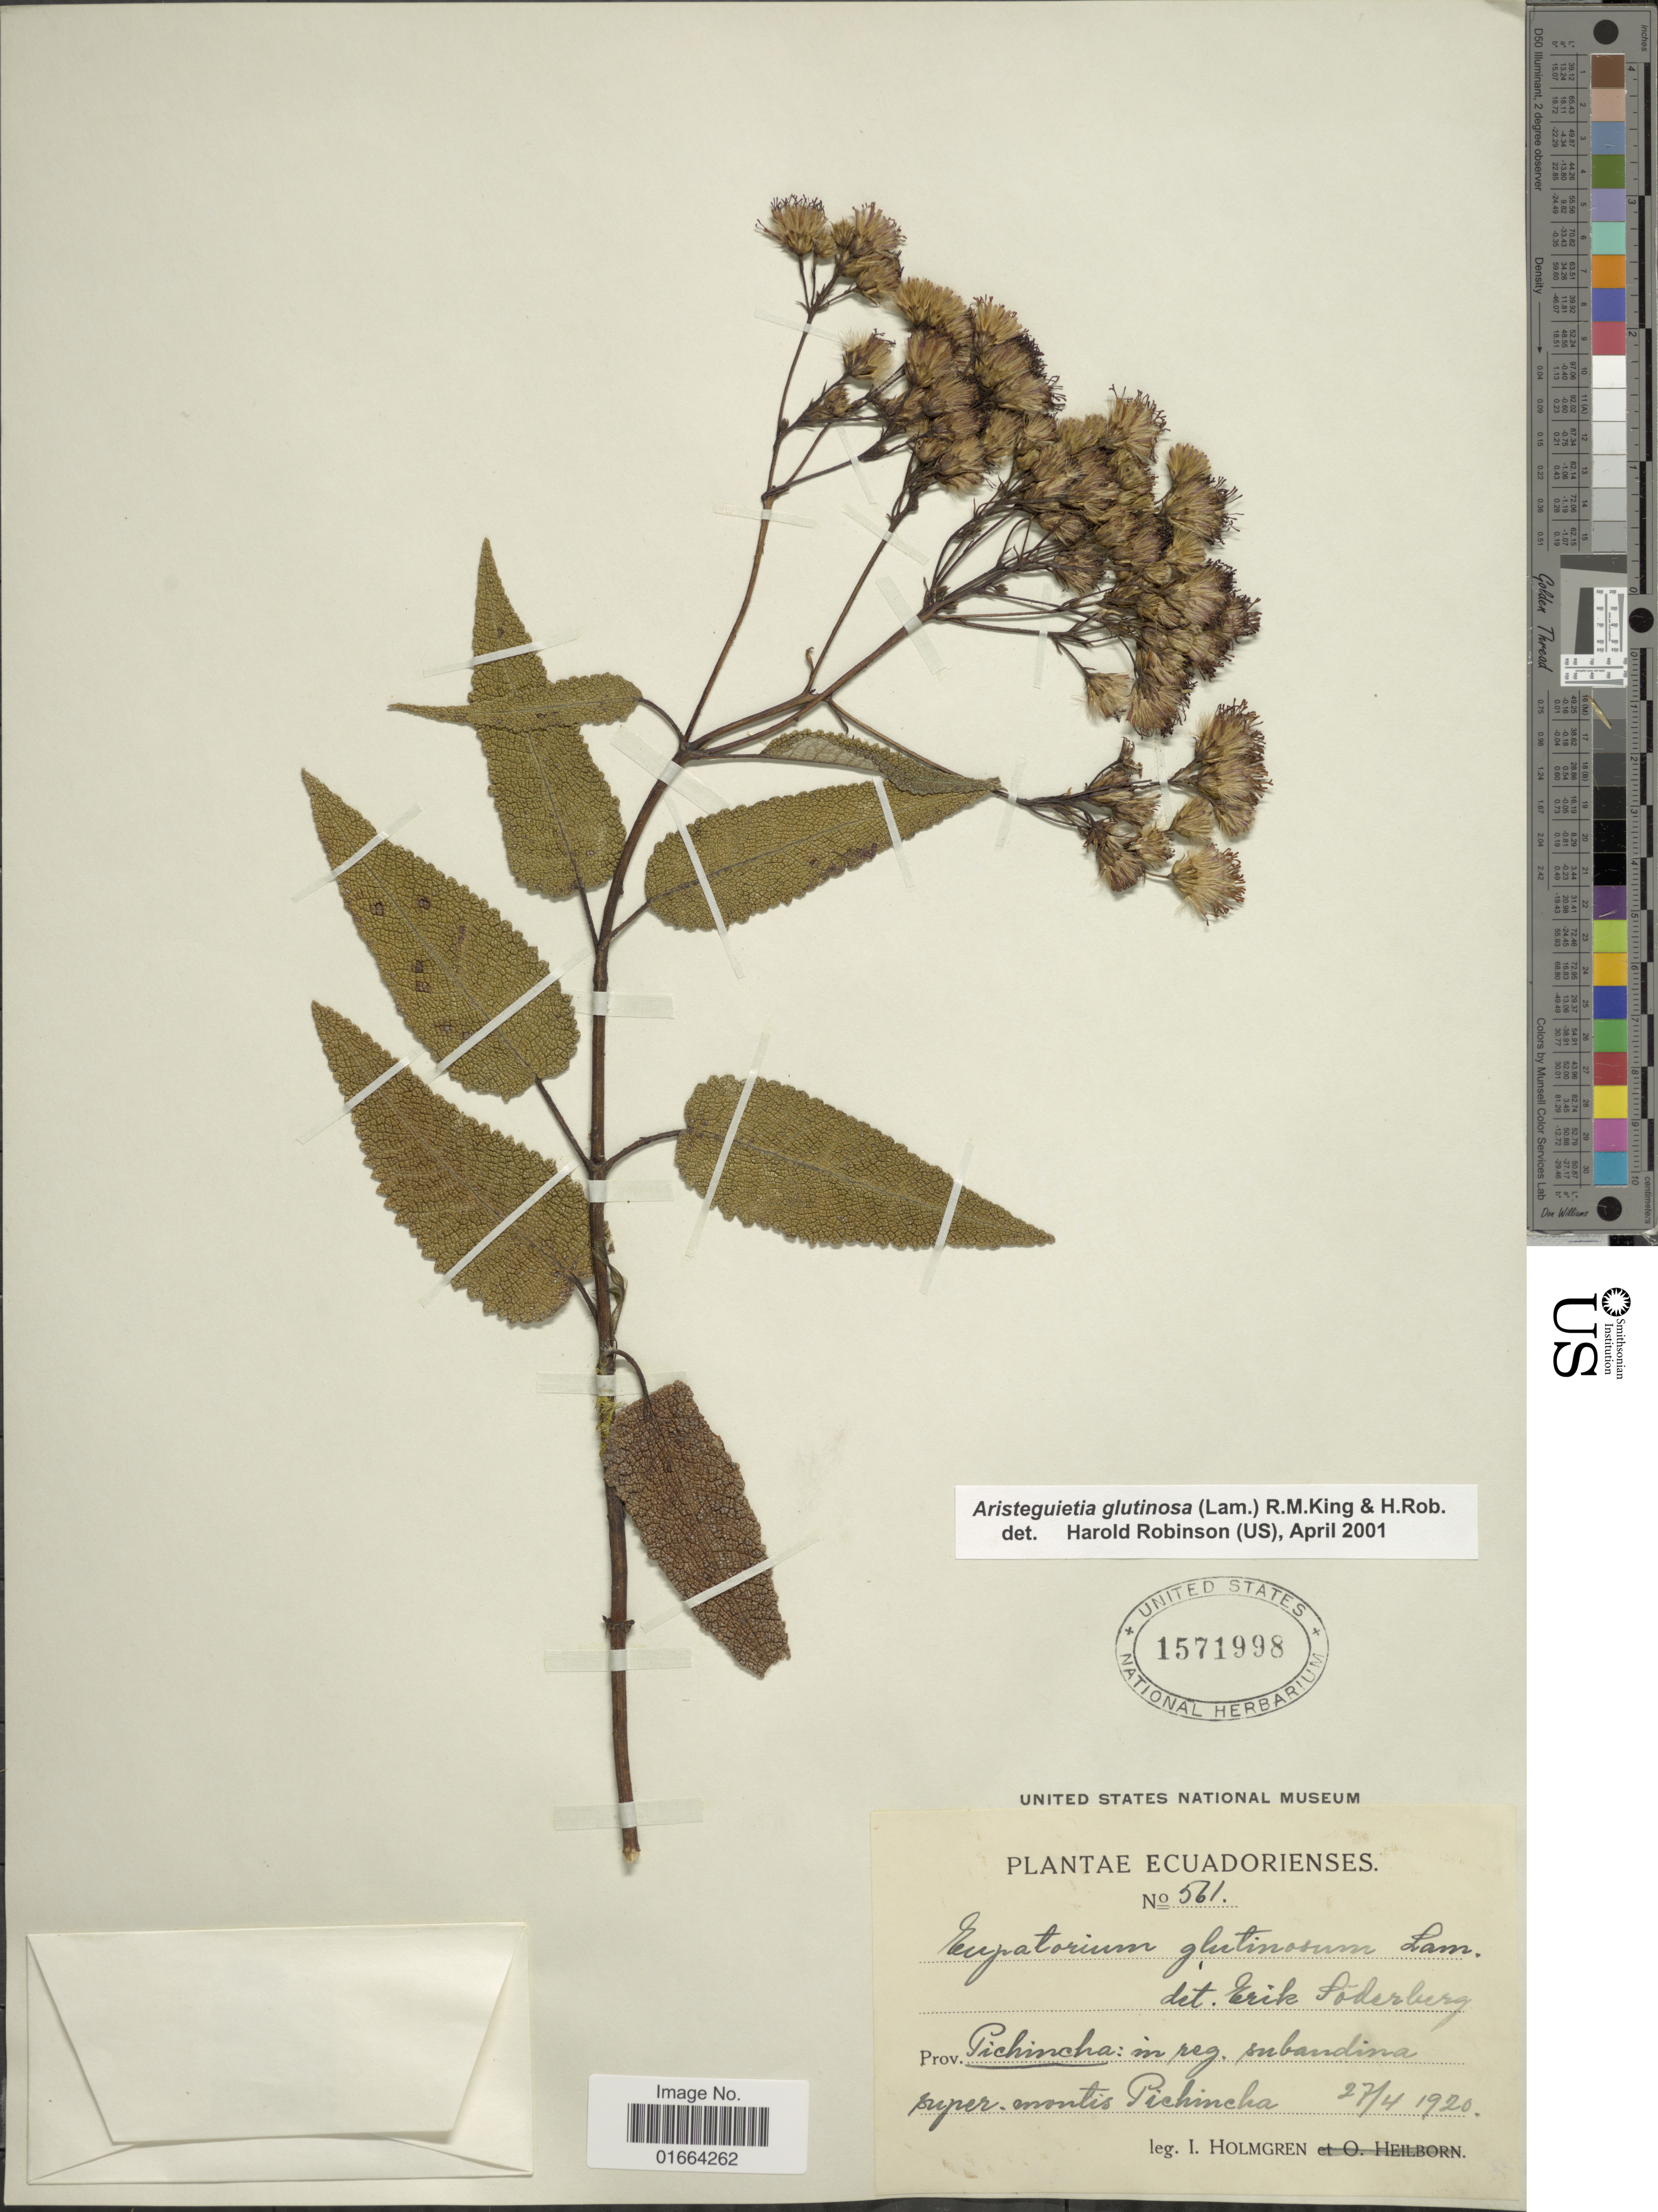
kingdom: Plantae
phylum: Tracheophyta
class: Magnoliopsida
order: Asterales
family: Asteraceae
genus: Aristeguietia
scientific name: Aristeguietia glutinosa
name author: (Lam.) R.M. King & H. Rob.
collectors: I. Holmgren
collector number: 561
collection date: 1920-04-27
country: Ecuador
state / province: Pichincha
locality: In reg. subandina super. montis Pichincha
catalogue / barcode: US 1571998